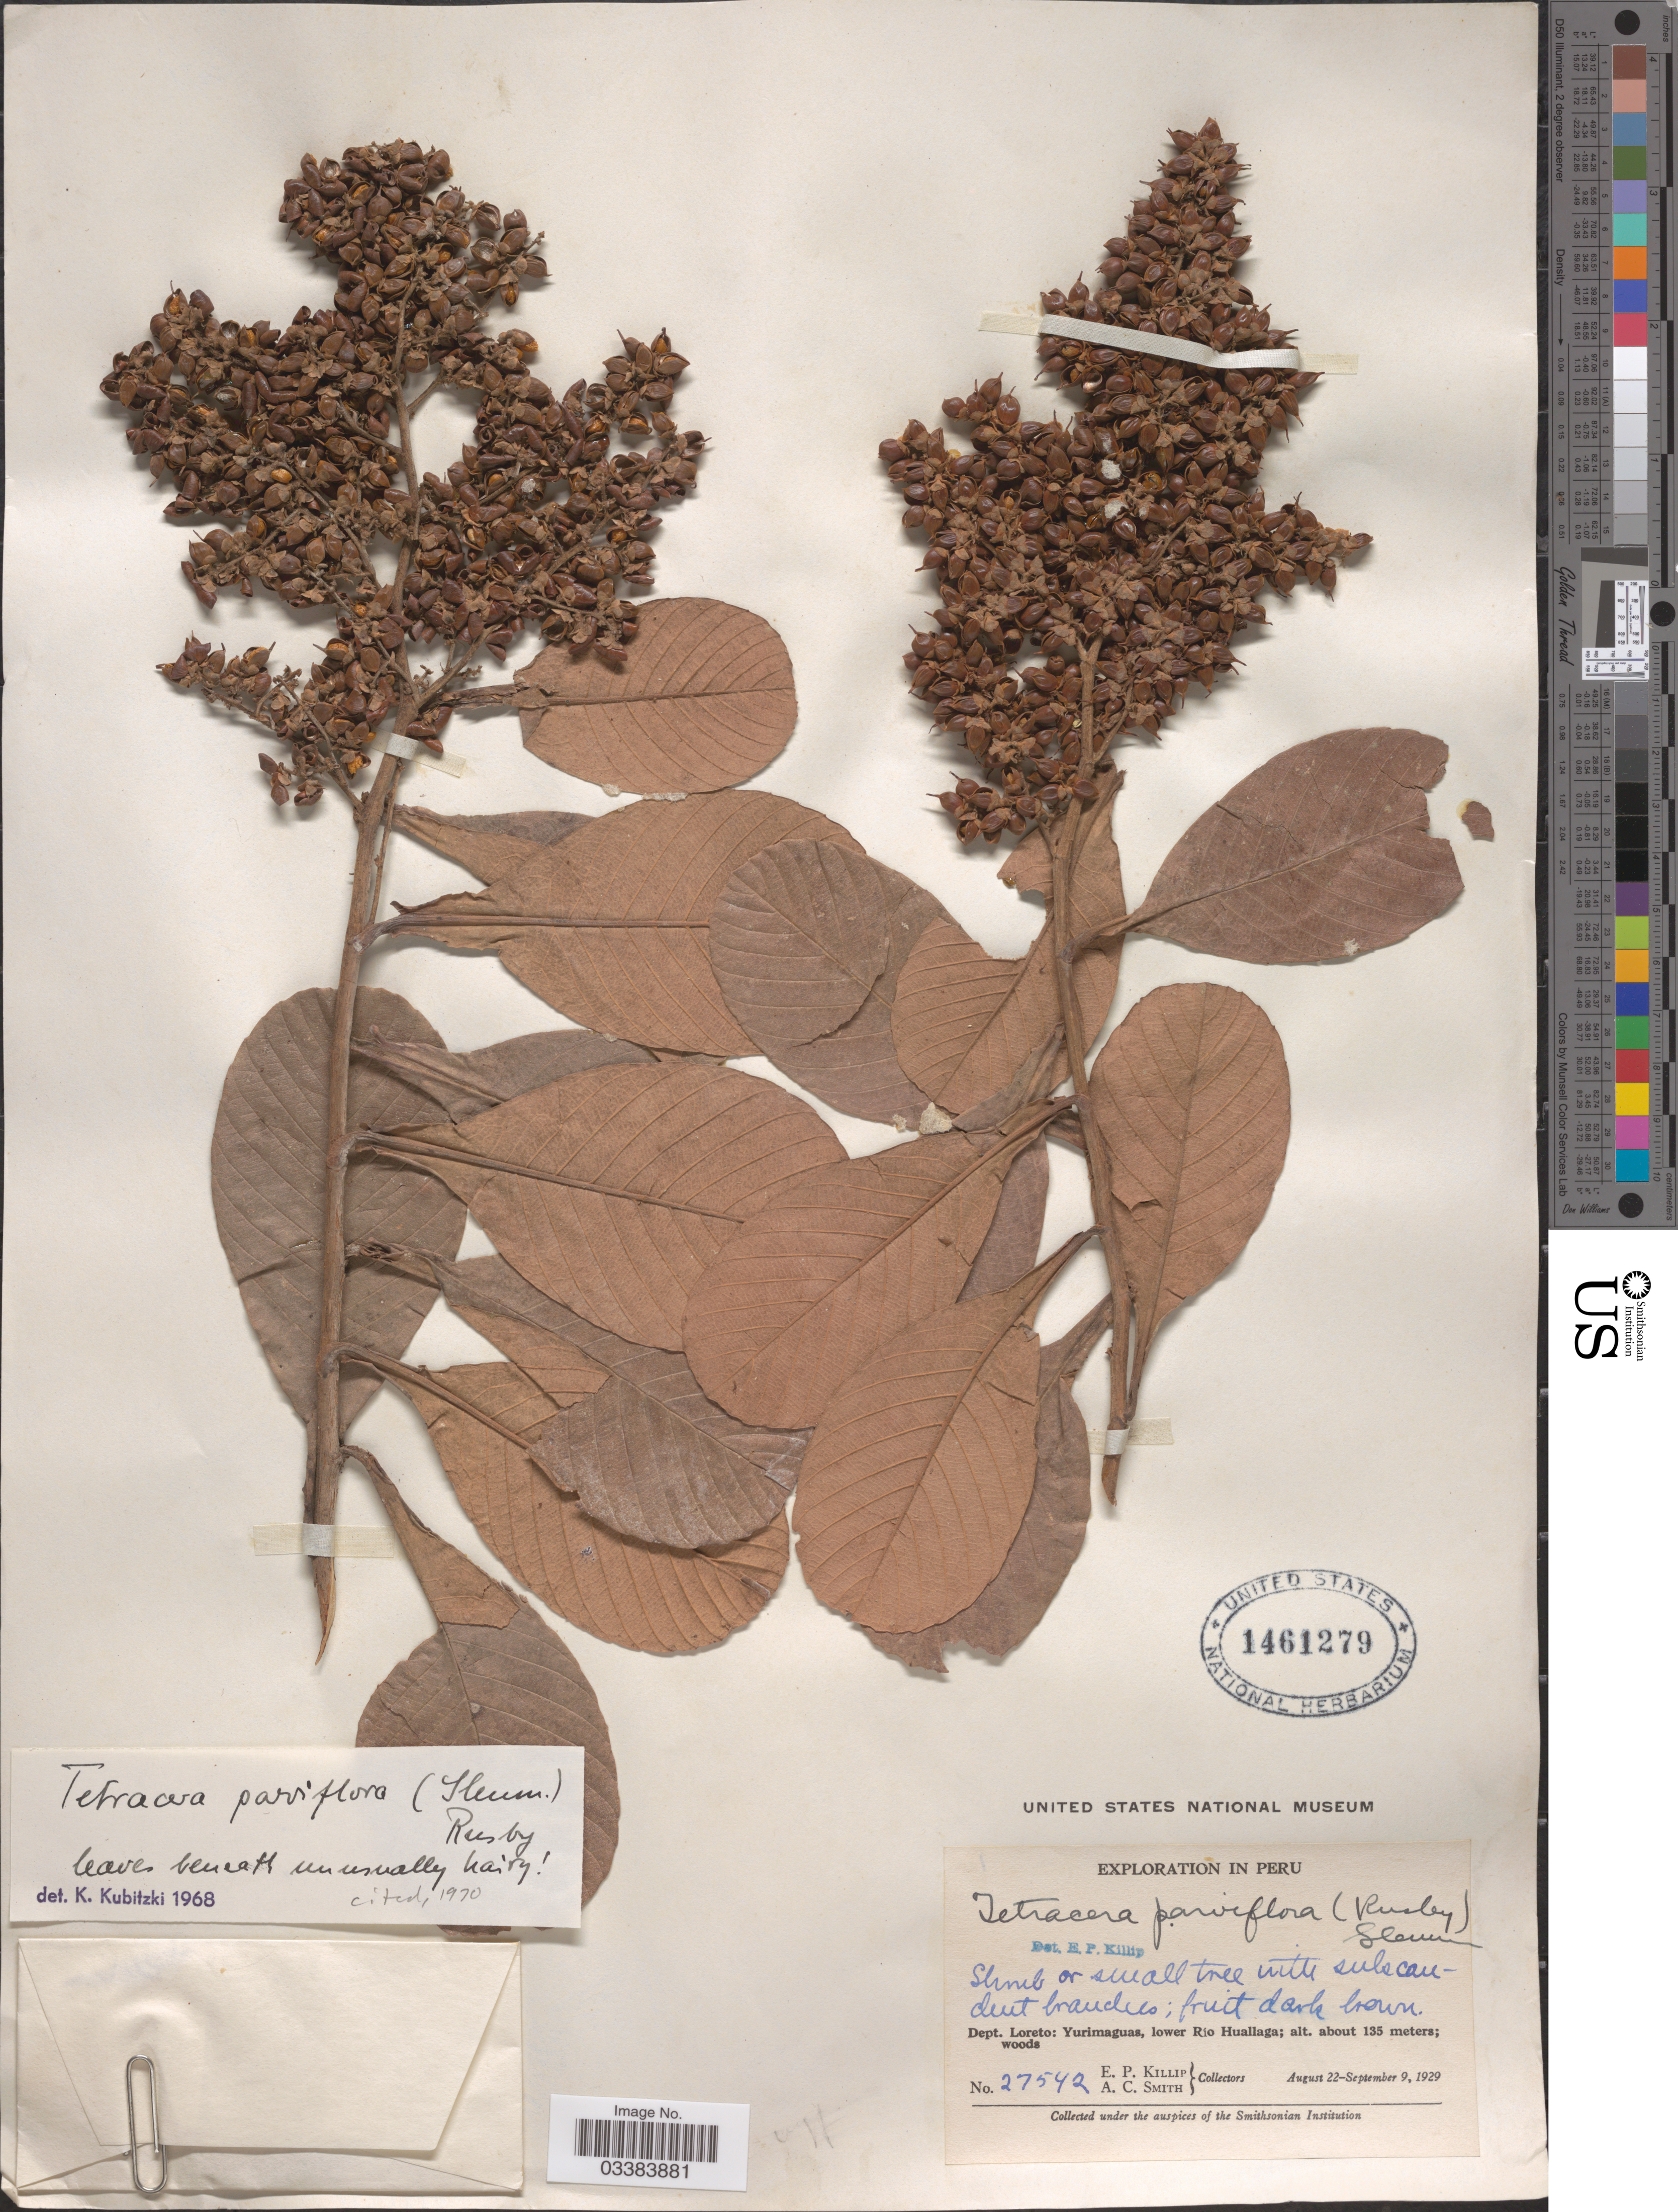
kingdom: Plantae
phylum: Tracheophyta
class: Magnoliopsida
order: Dilleniales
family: Dilleniaceae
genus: Tetracera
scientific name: Tetracera parviflora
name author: (Rusby) Sleumer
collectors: E. P. Killip & A. C. Smith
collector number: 27542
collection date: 1929-08-22/1929-09-09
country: Peru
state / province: Loreto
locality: Dept. Loreto: Yurimaguas, lower Río Huallaga.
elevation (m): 135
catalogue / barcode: US 1461279